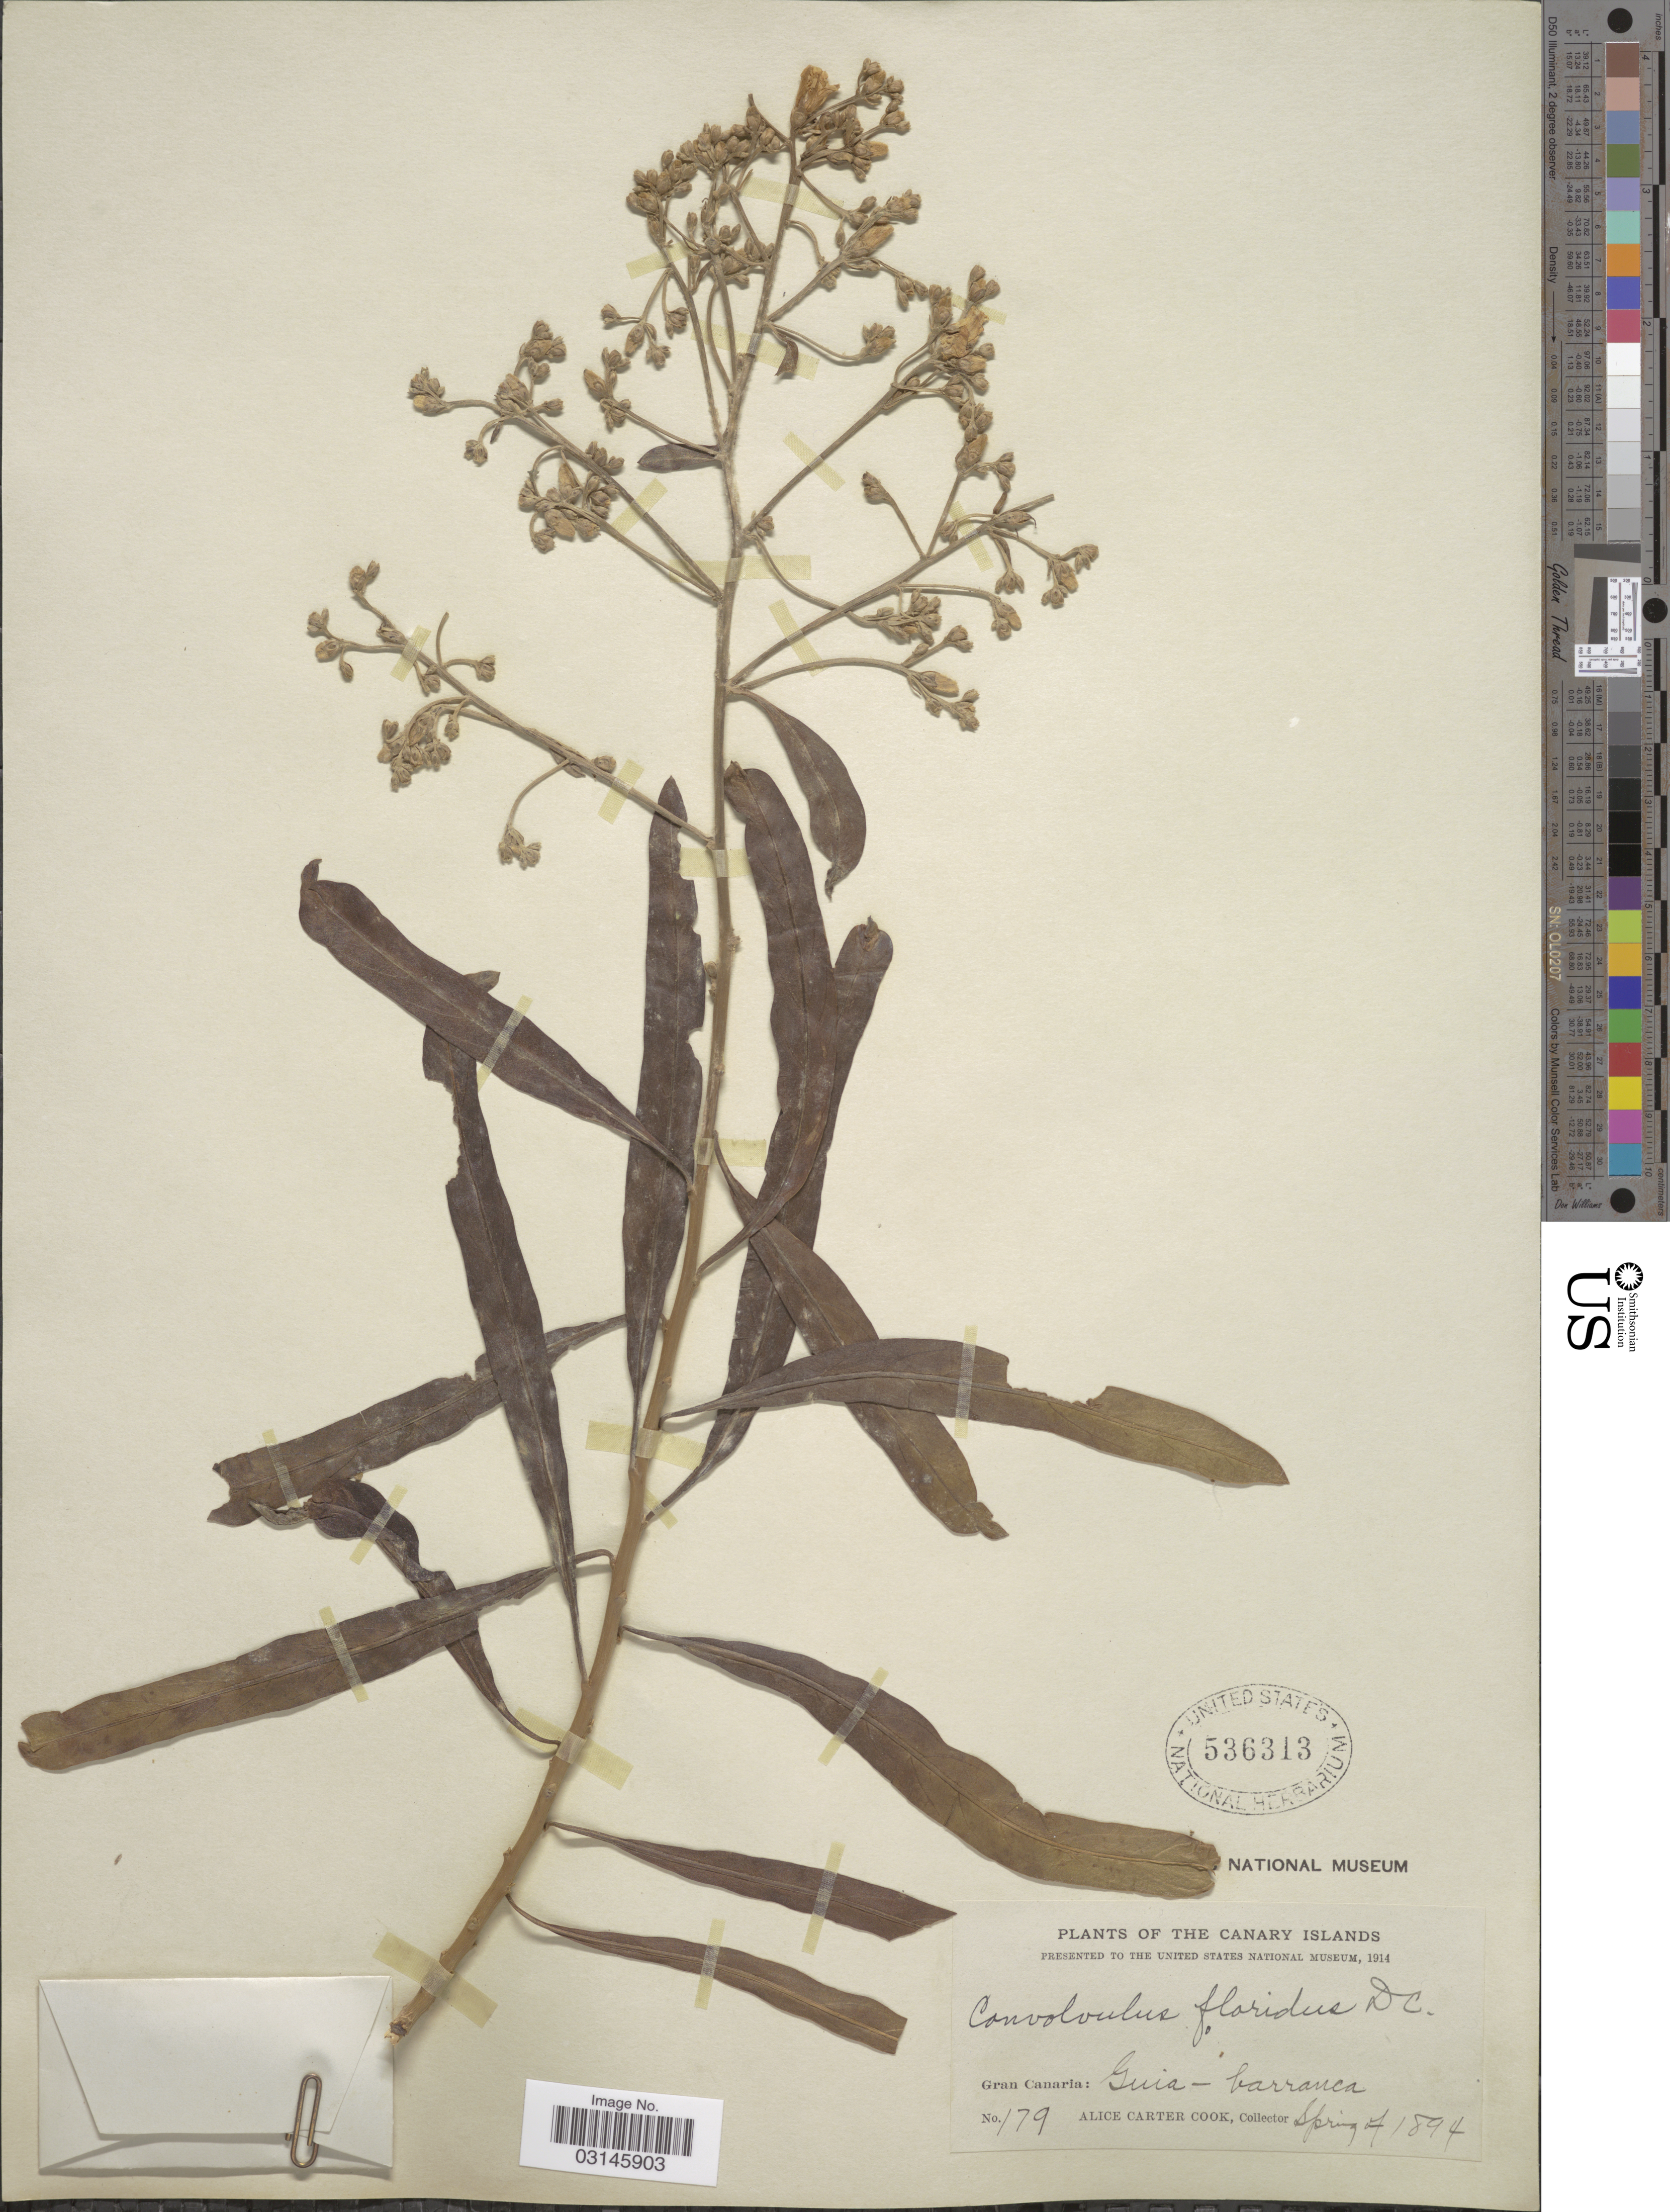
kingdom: Plantae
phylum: Tracheophyta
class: Magnoliopsida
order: Solanales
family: Convolvulaceae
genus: Convolvulus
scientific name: Convolvulus floridus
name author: L. f.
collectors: Alice C. Cook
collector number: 179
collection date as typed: Spring of 1894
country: Spain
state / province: Canarias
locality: The Canary Islands, Gran Canaria: Guia - barranca.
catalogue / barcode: US 536313